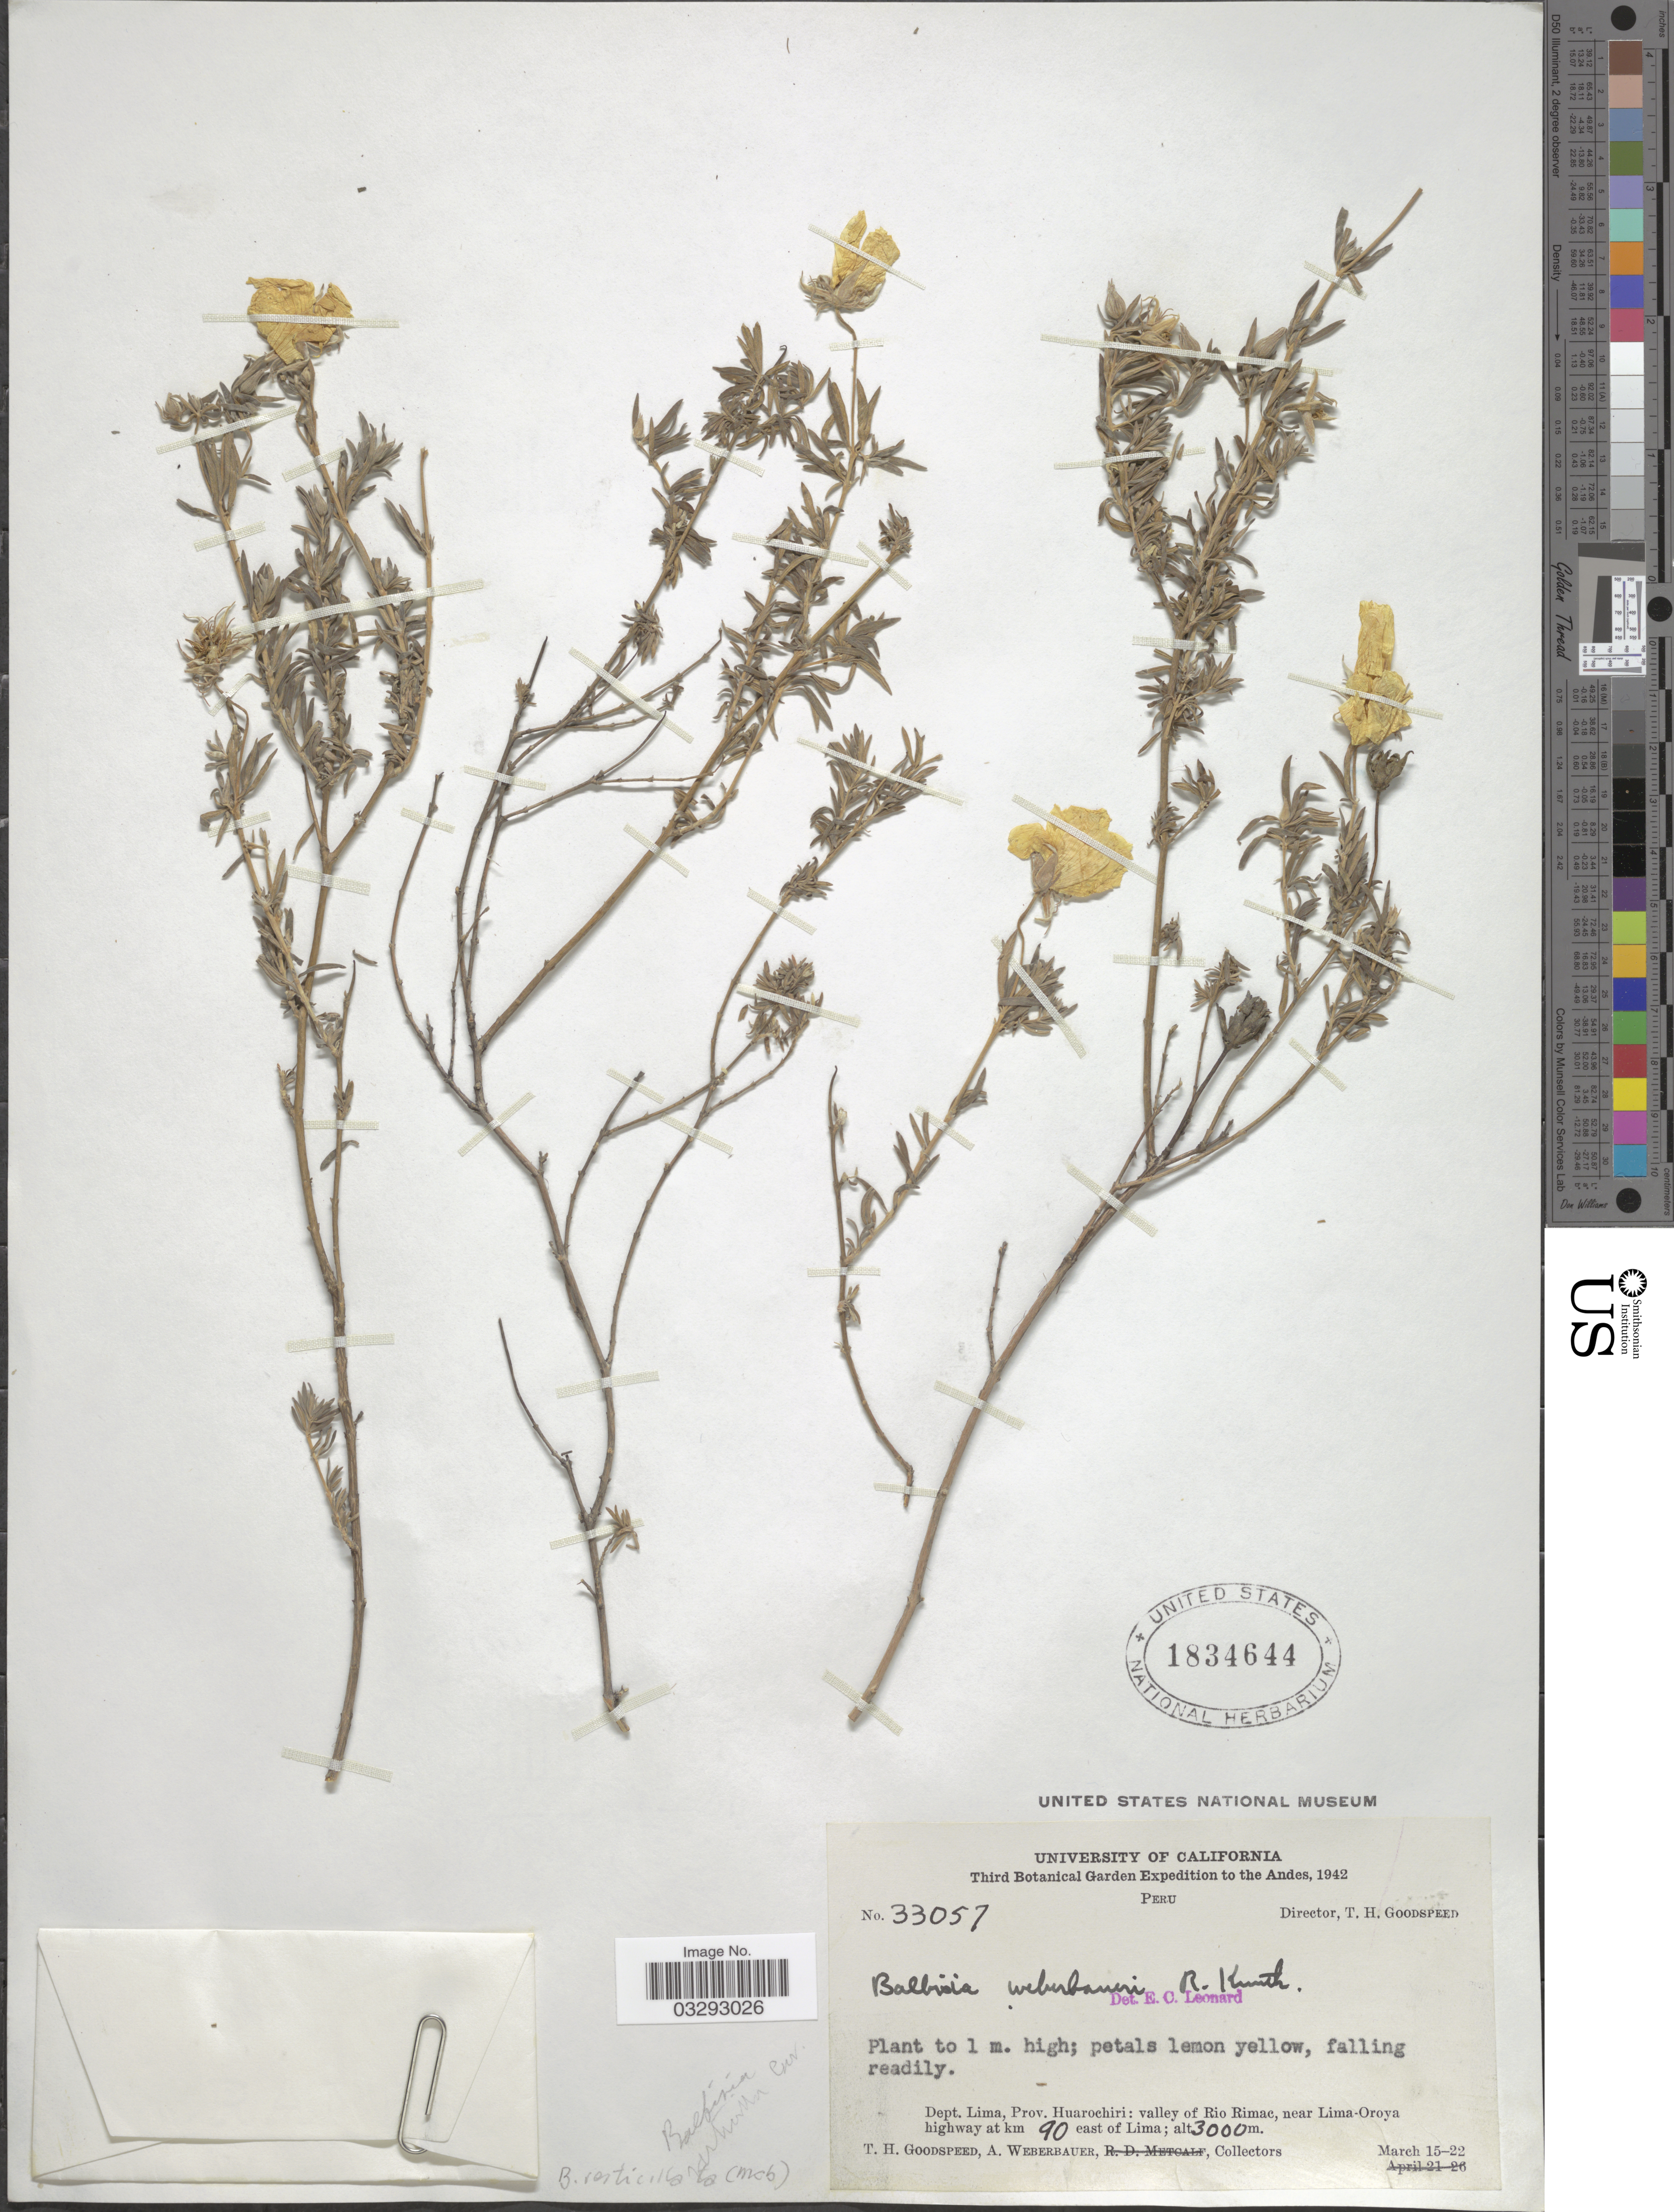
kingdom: Plantae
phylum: Tracheophyta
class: Magnoliopsida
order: Geraniales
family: Vivianiaceae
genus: Balbisia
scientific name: Balbisia verticillata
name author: Cav.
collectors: T. Goodspeed & A. Weberbauer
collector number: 33057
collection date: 1942-03-15/1942-03-22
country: Peru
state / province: Lima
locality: Andes. Dept. Lima, Prov. Huarochiri: valley of Rio Rimac, near Lima-Oroya highway at km 90 east of Lima.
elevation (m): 3000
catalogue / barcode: US 1834644